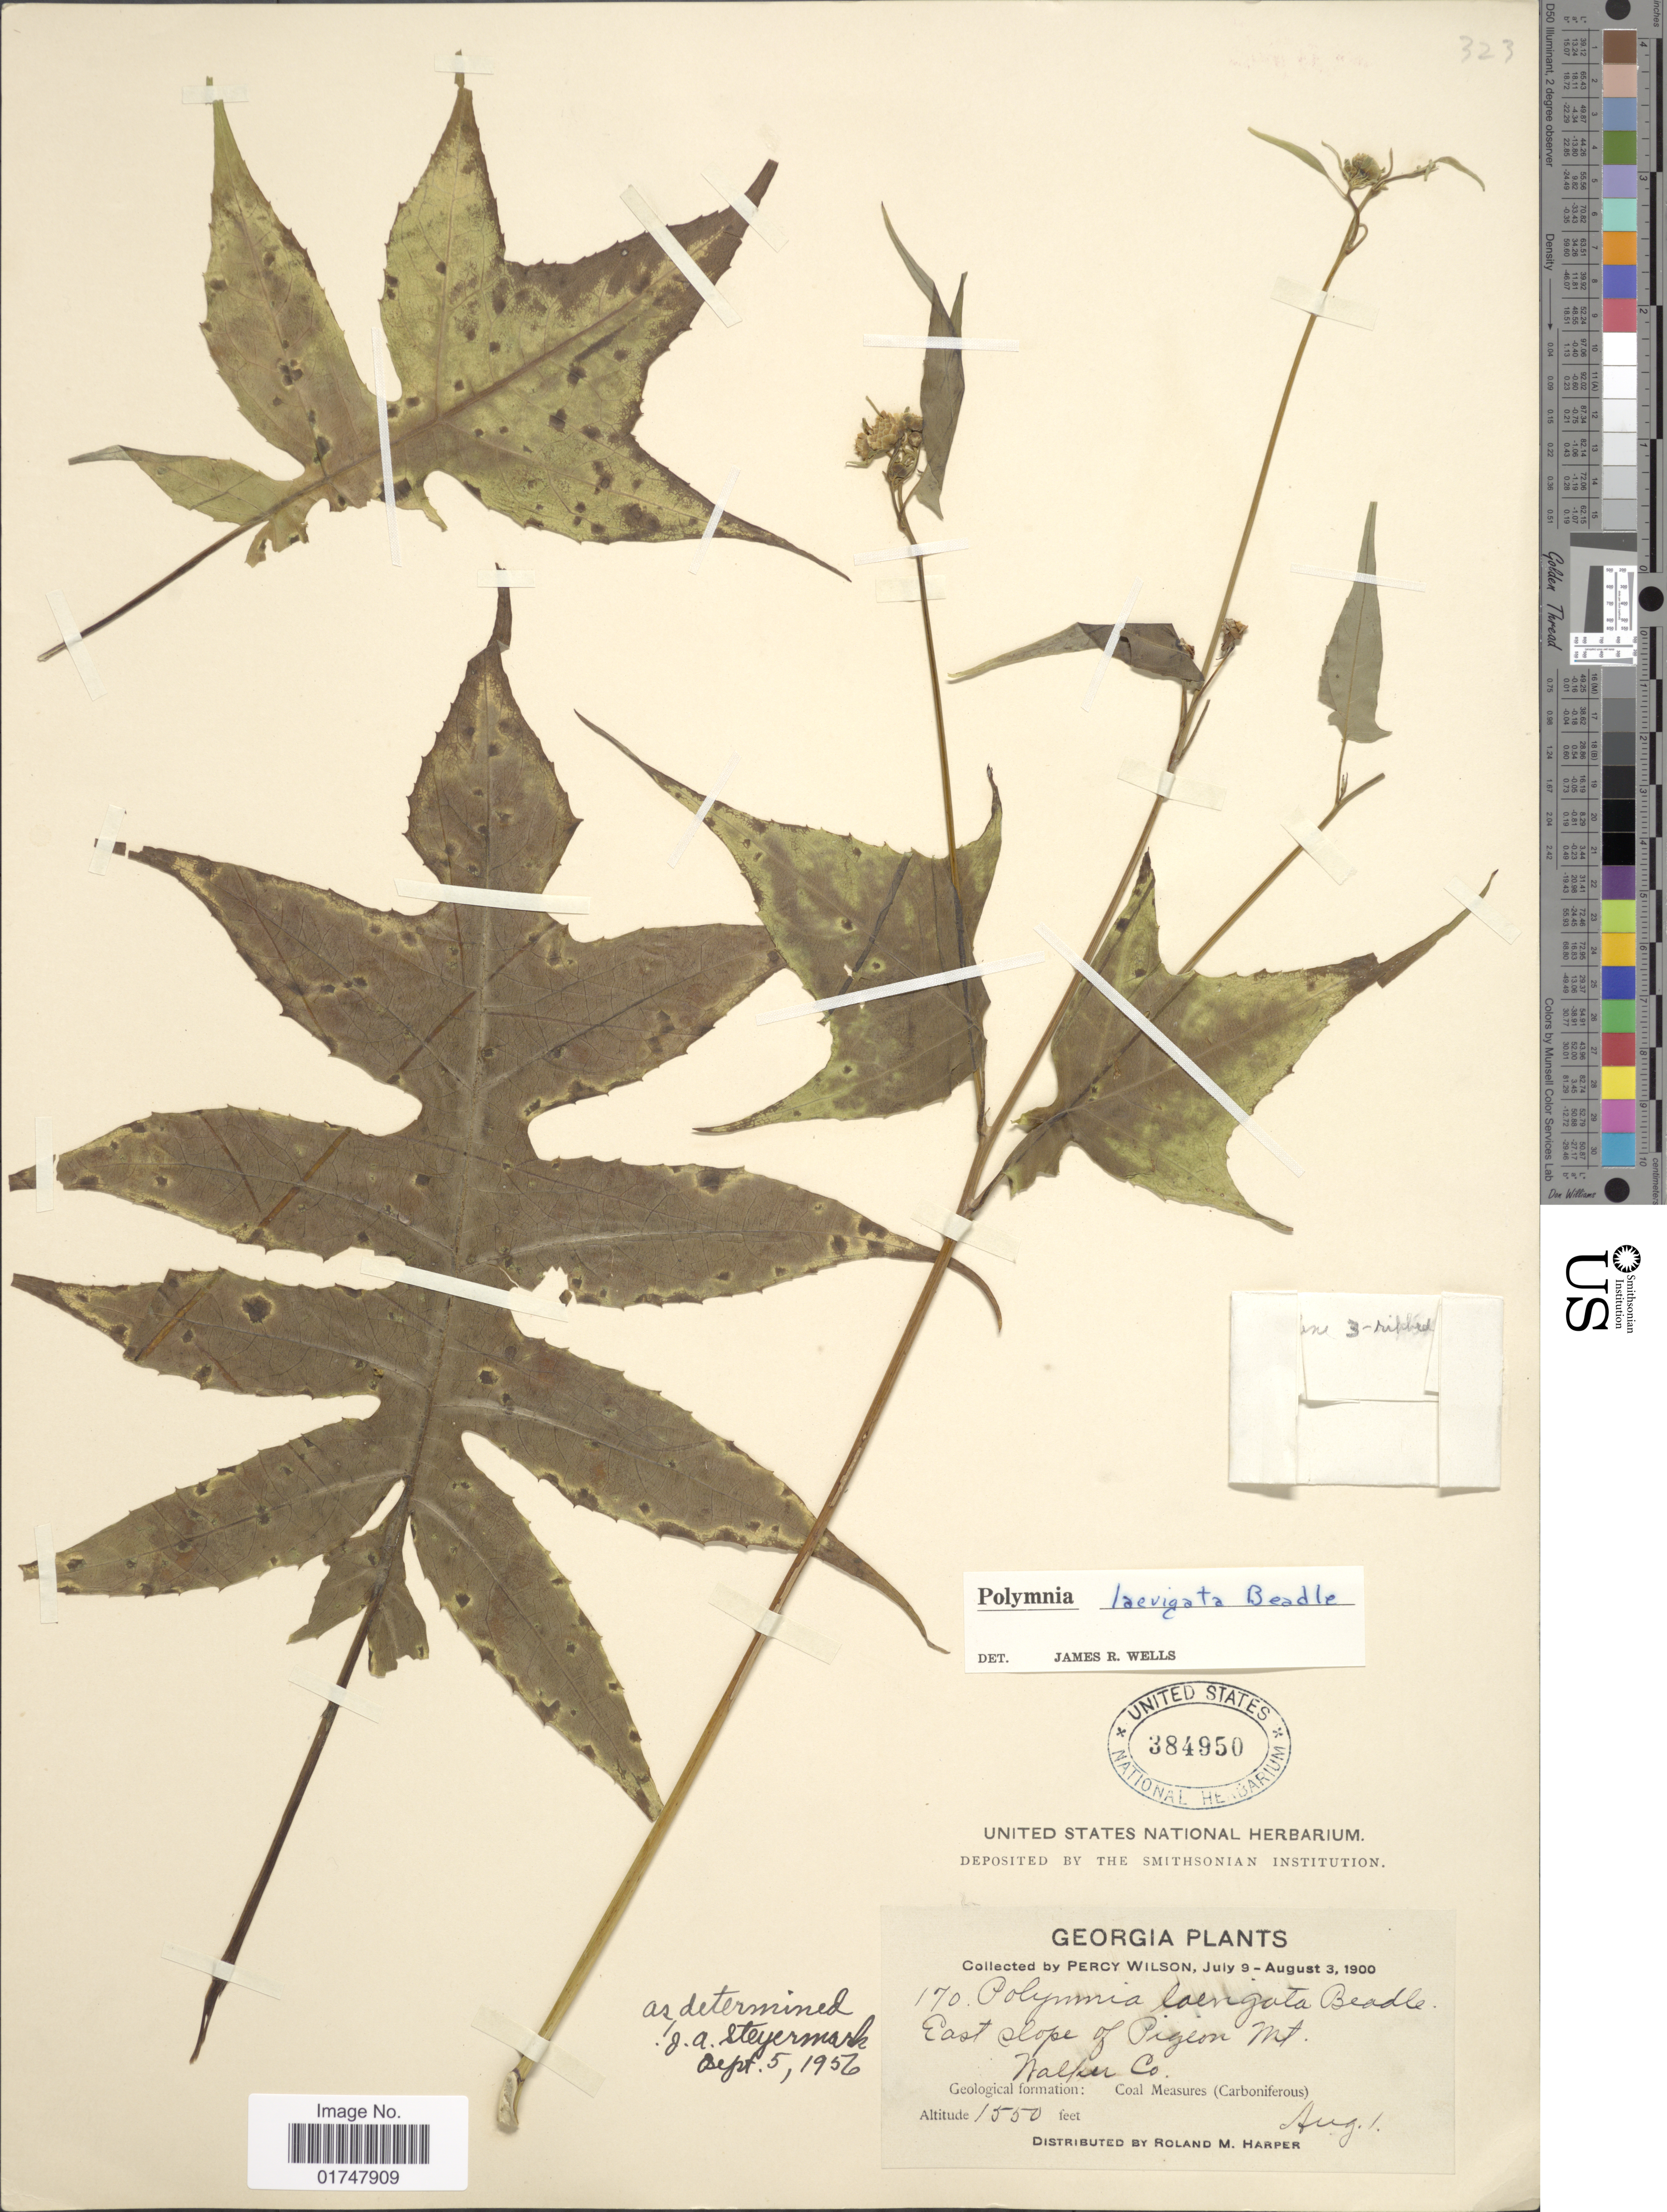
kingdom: Plantae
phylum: Tracheophyta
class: Magnoliopsida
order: Asterales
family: Asteraceae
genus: Polymnia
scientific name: Polymnia laevigata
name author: Beadle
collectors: P. Wilson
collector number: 170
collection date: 1900-07-09/1900-08-03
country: United States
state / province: Georgia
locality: East slope of Pigeon Mt., Walker Co.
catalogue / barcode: US 384950